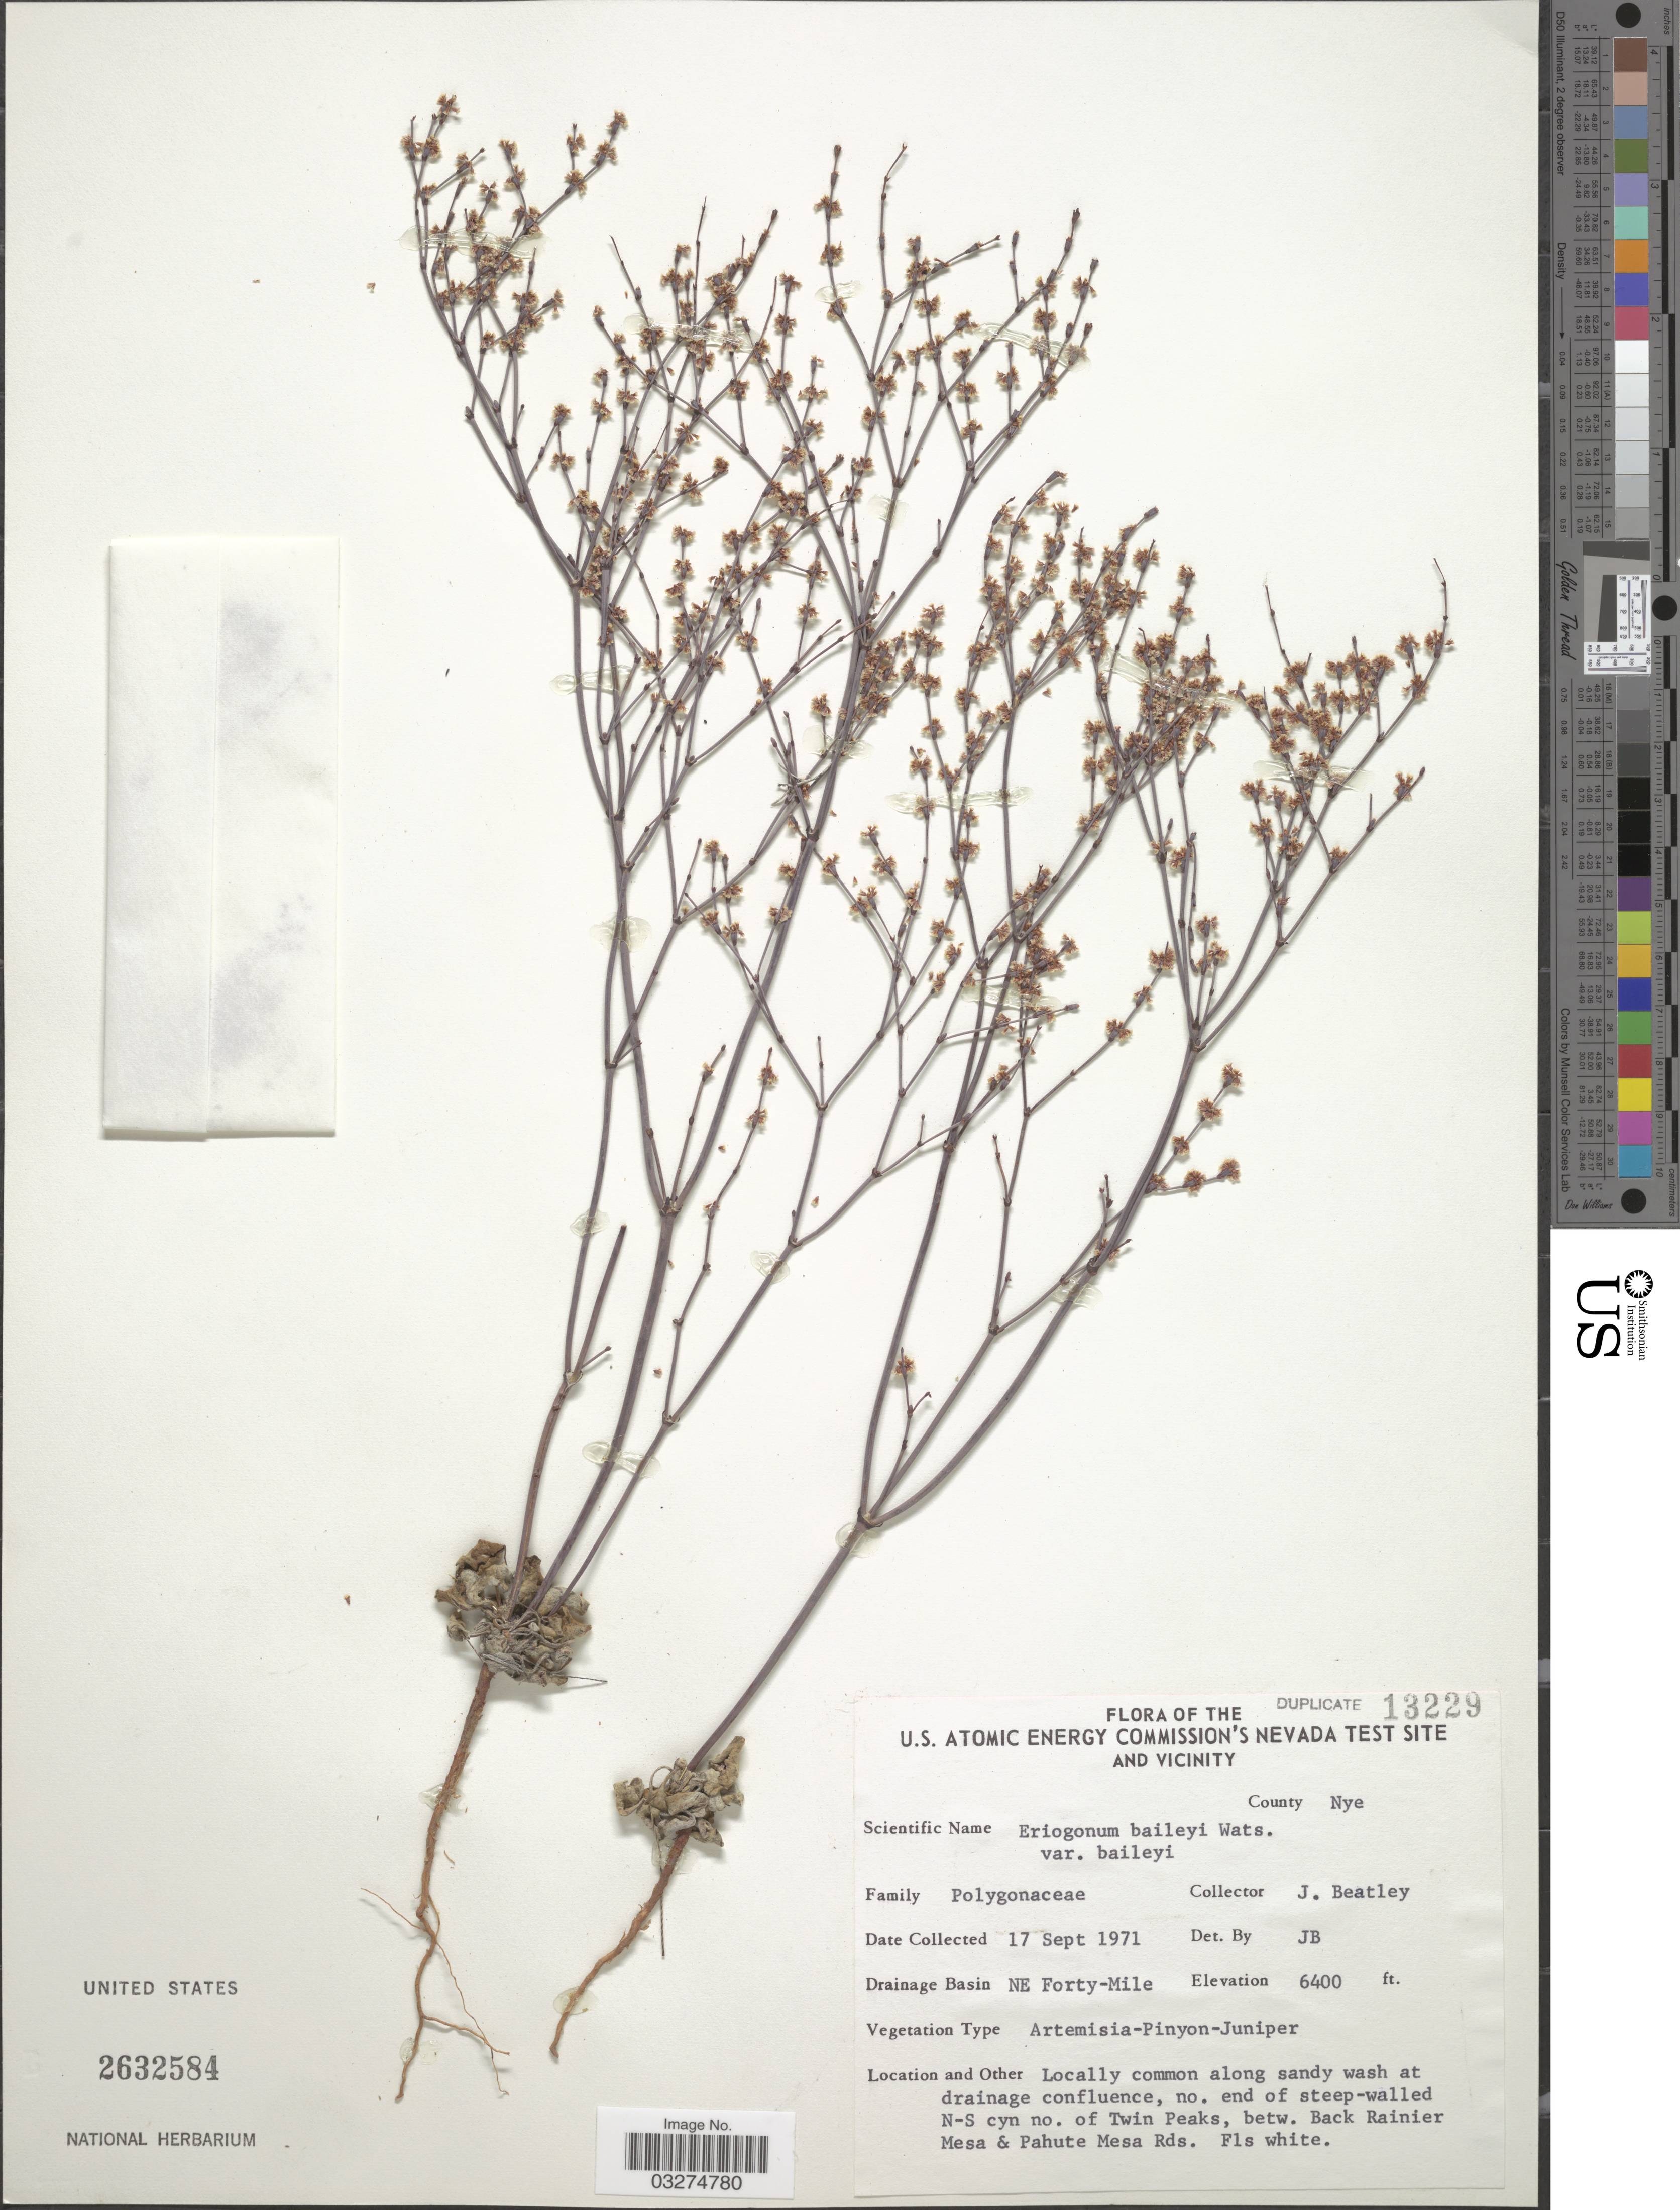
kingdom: Plantae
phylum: Tracheophyta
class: Magnoliopsida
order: Caryophyllales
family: Polygonaceae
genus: Eriogonum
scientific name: Eriogonum baileyi var. baileyi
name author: S. Watson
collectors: J. C. Beatley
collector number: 13229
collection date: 1971-09-17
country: United States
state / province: Nevada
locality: U.S. Atomic Energy Commission's Nevada Test Site and Vicinity. County Nye. Drainage Basin NE Forty-Mile. Locally common along sandy wash at drainage confluence, no. end of steep-walled N-S cyn no. of Twin Peaks, betw. Back Rainier Mesa & Pahute Mesa Rds.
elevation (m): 1951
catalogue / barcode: US 2632584